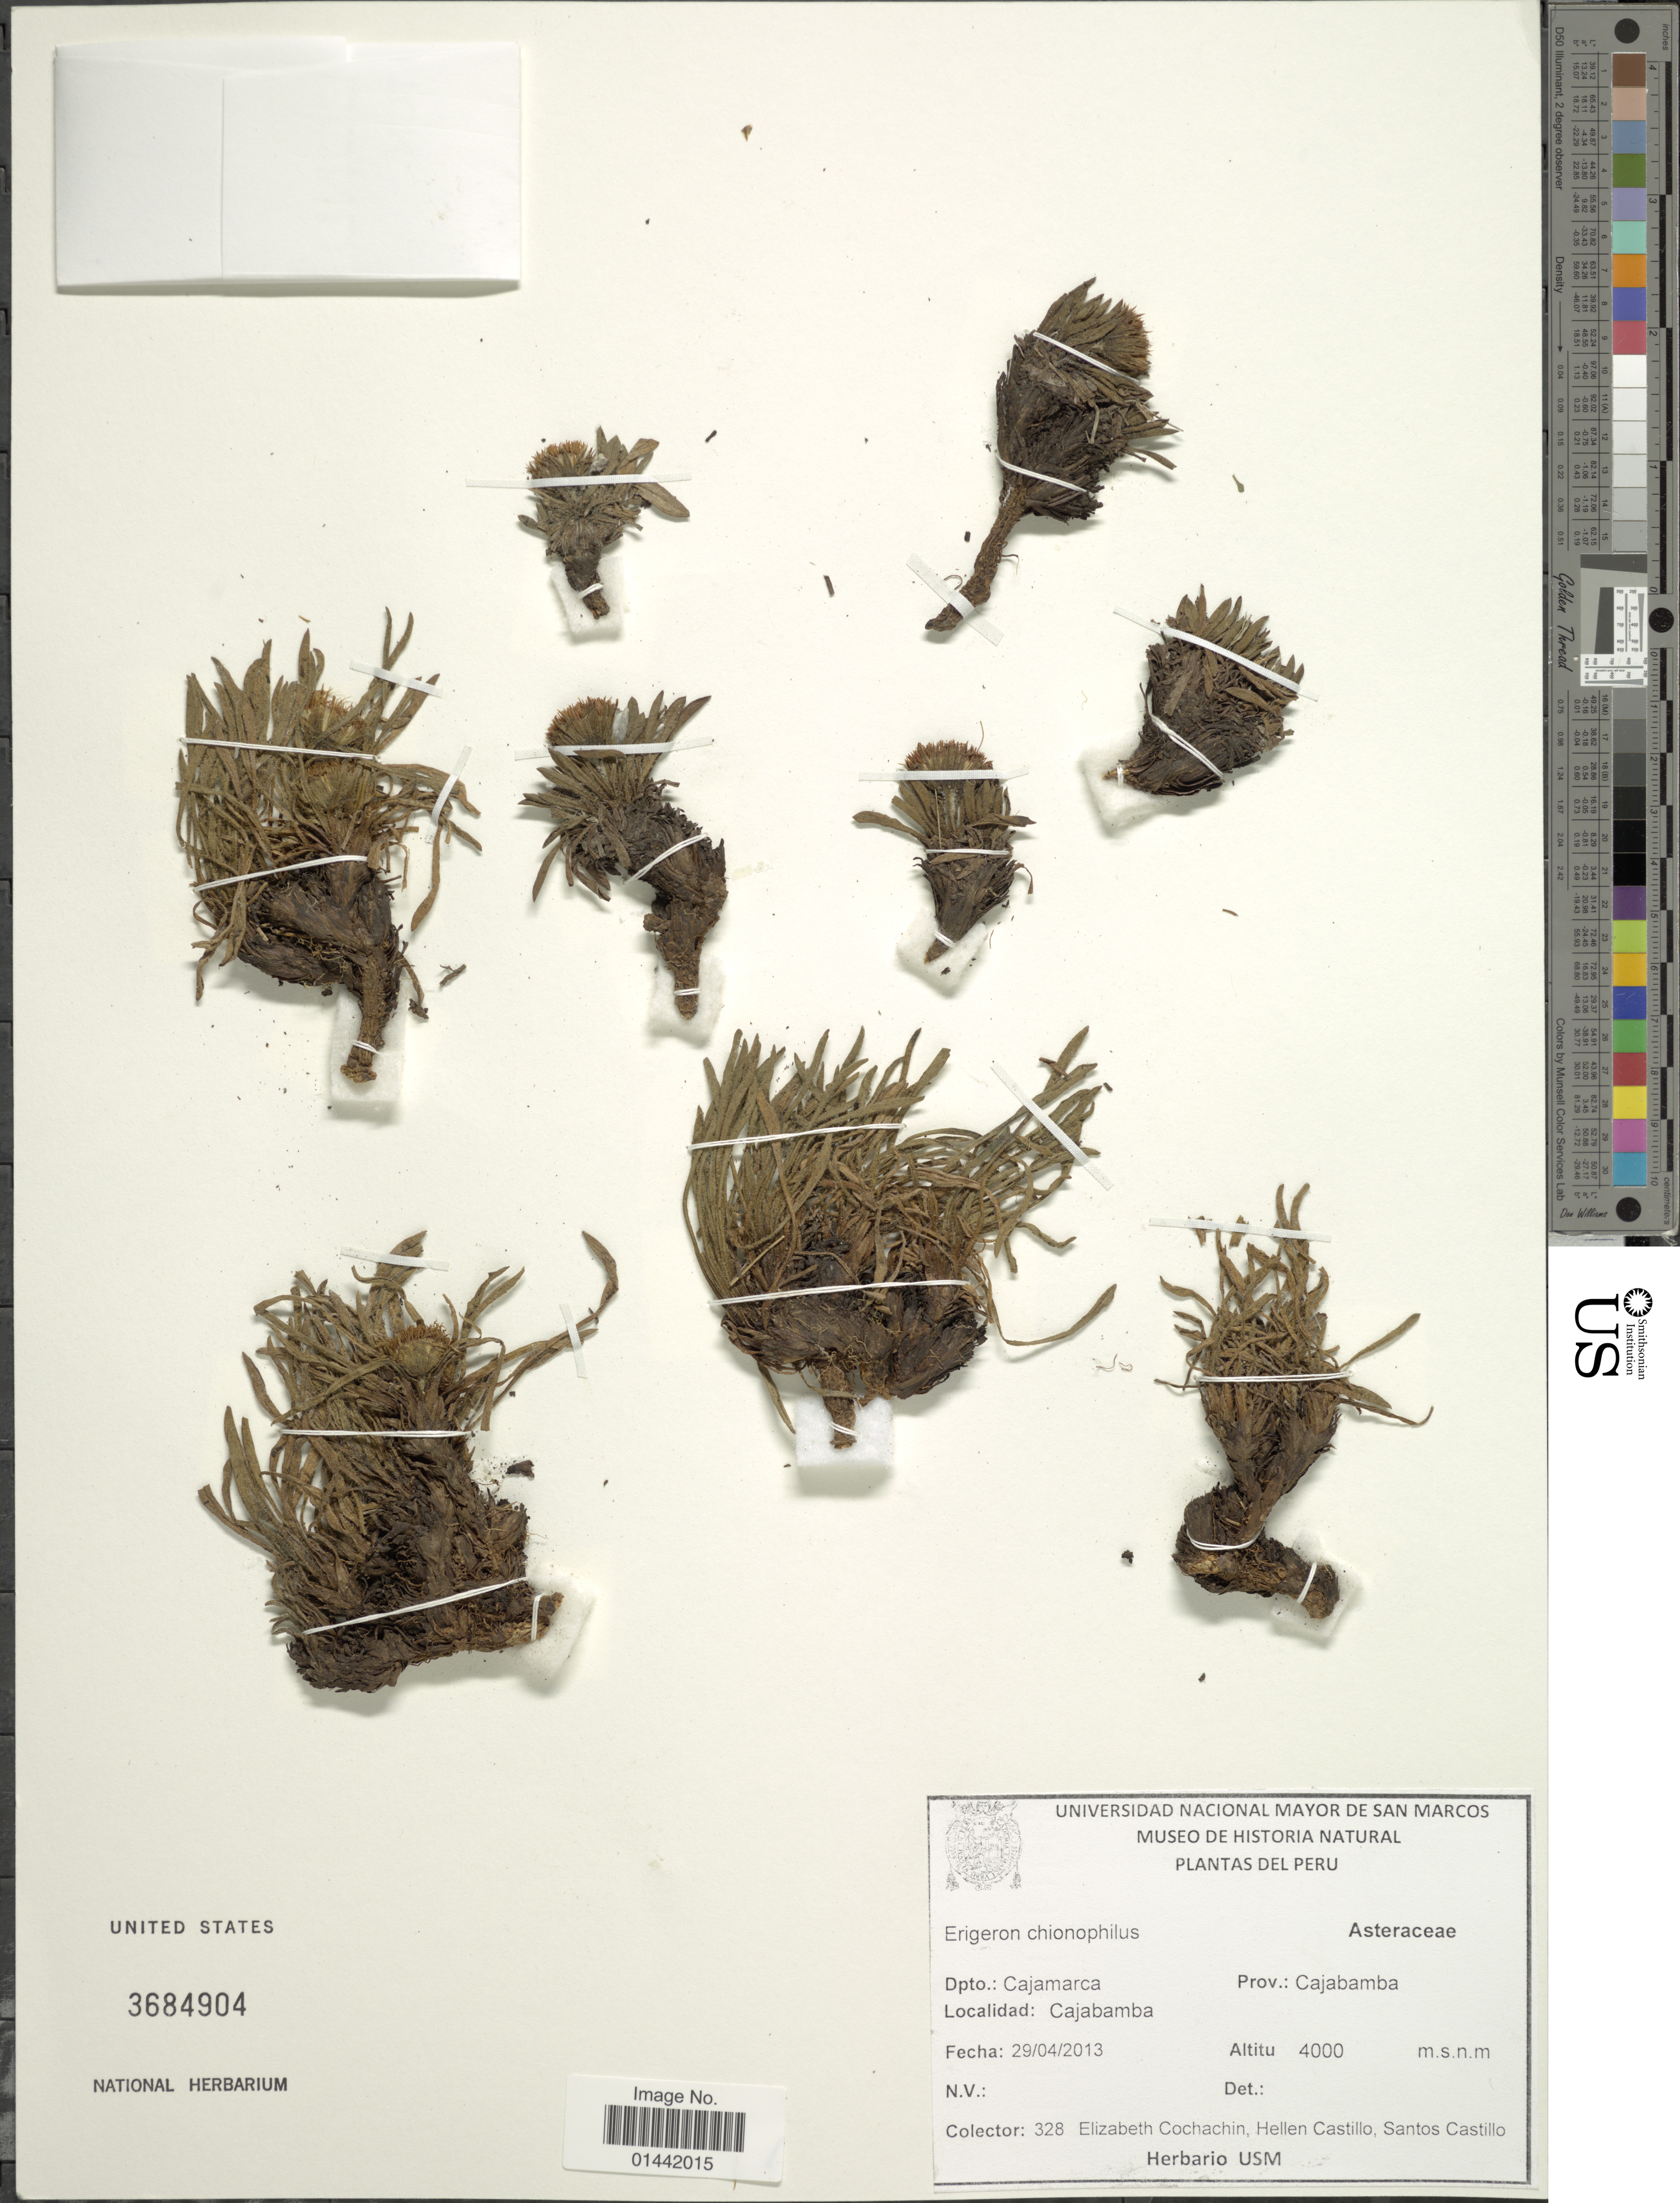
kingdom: Plantae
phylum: Tracheophyta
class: Magnoliopsida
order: Asterales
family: Asteraceae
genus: Erigeron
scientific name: Erigeron chionophilus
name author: Wedd.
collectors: E. Cochachin Guerrero, H. Castillo & S. Castillo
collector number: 328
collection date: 2013-04-29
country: Peru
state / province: Cajamarca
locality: Cajabamba, Prov.: Cajabamba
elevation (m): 4000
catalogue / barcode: US 3684904